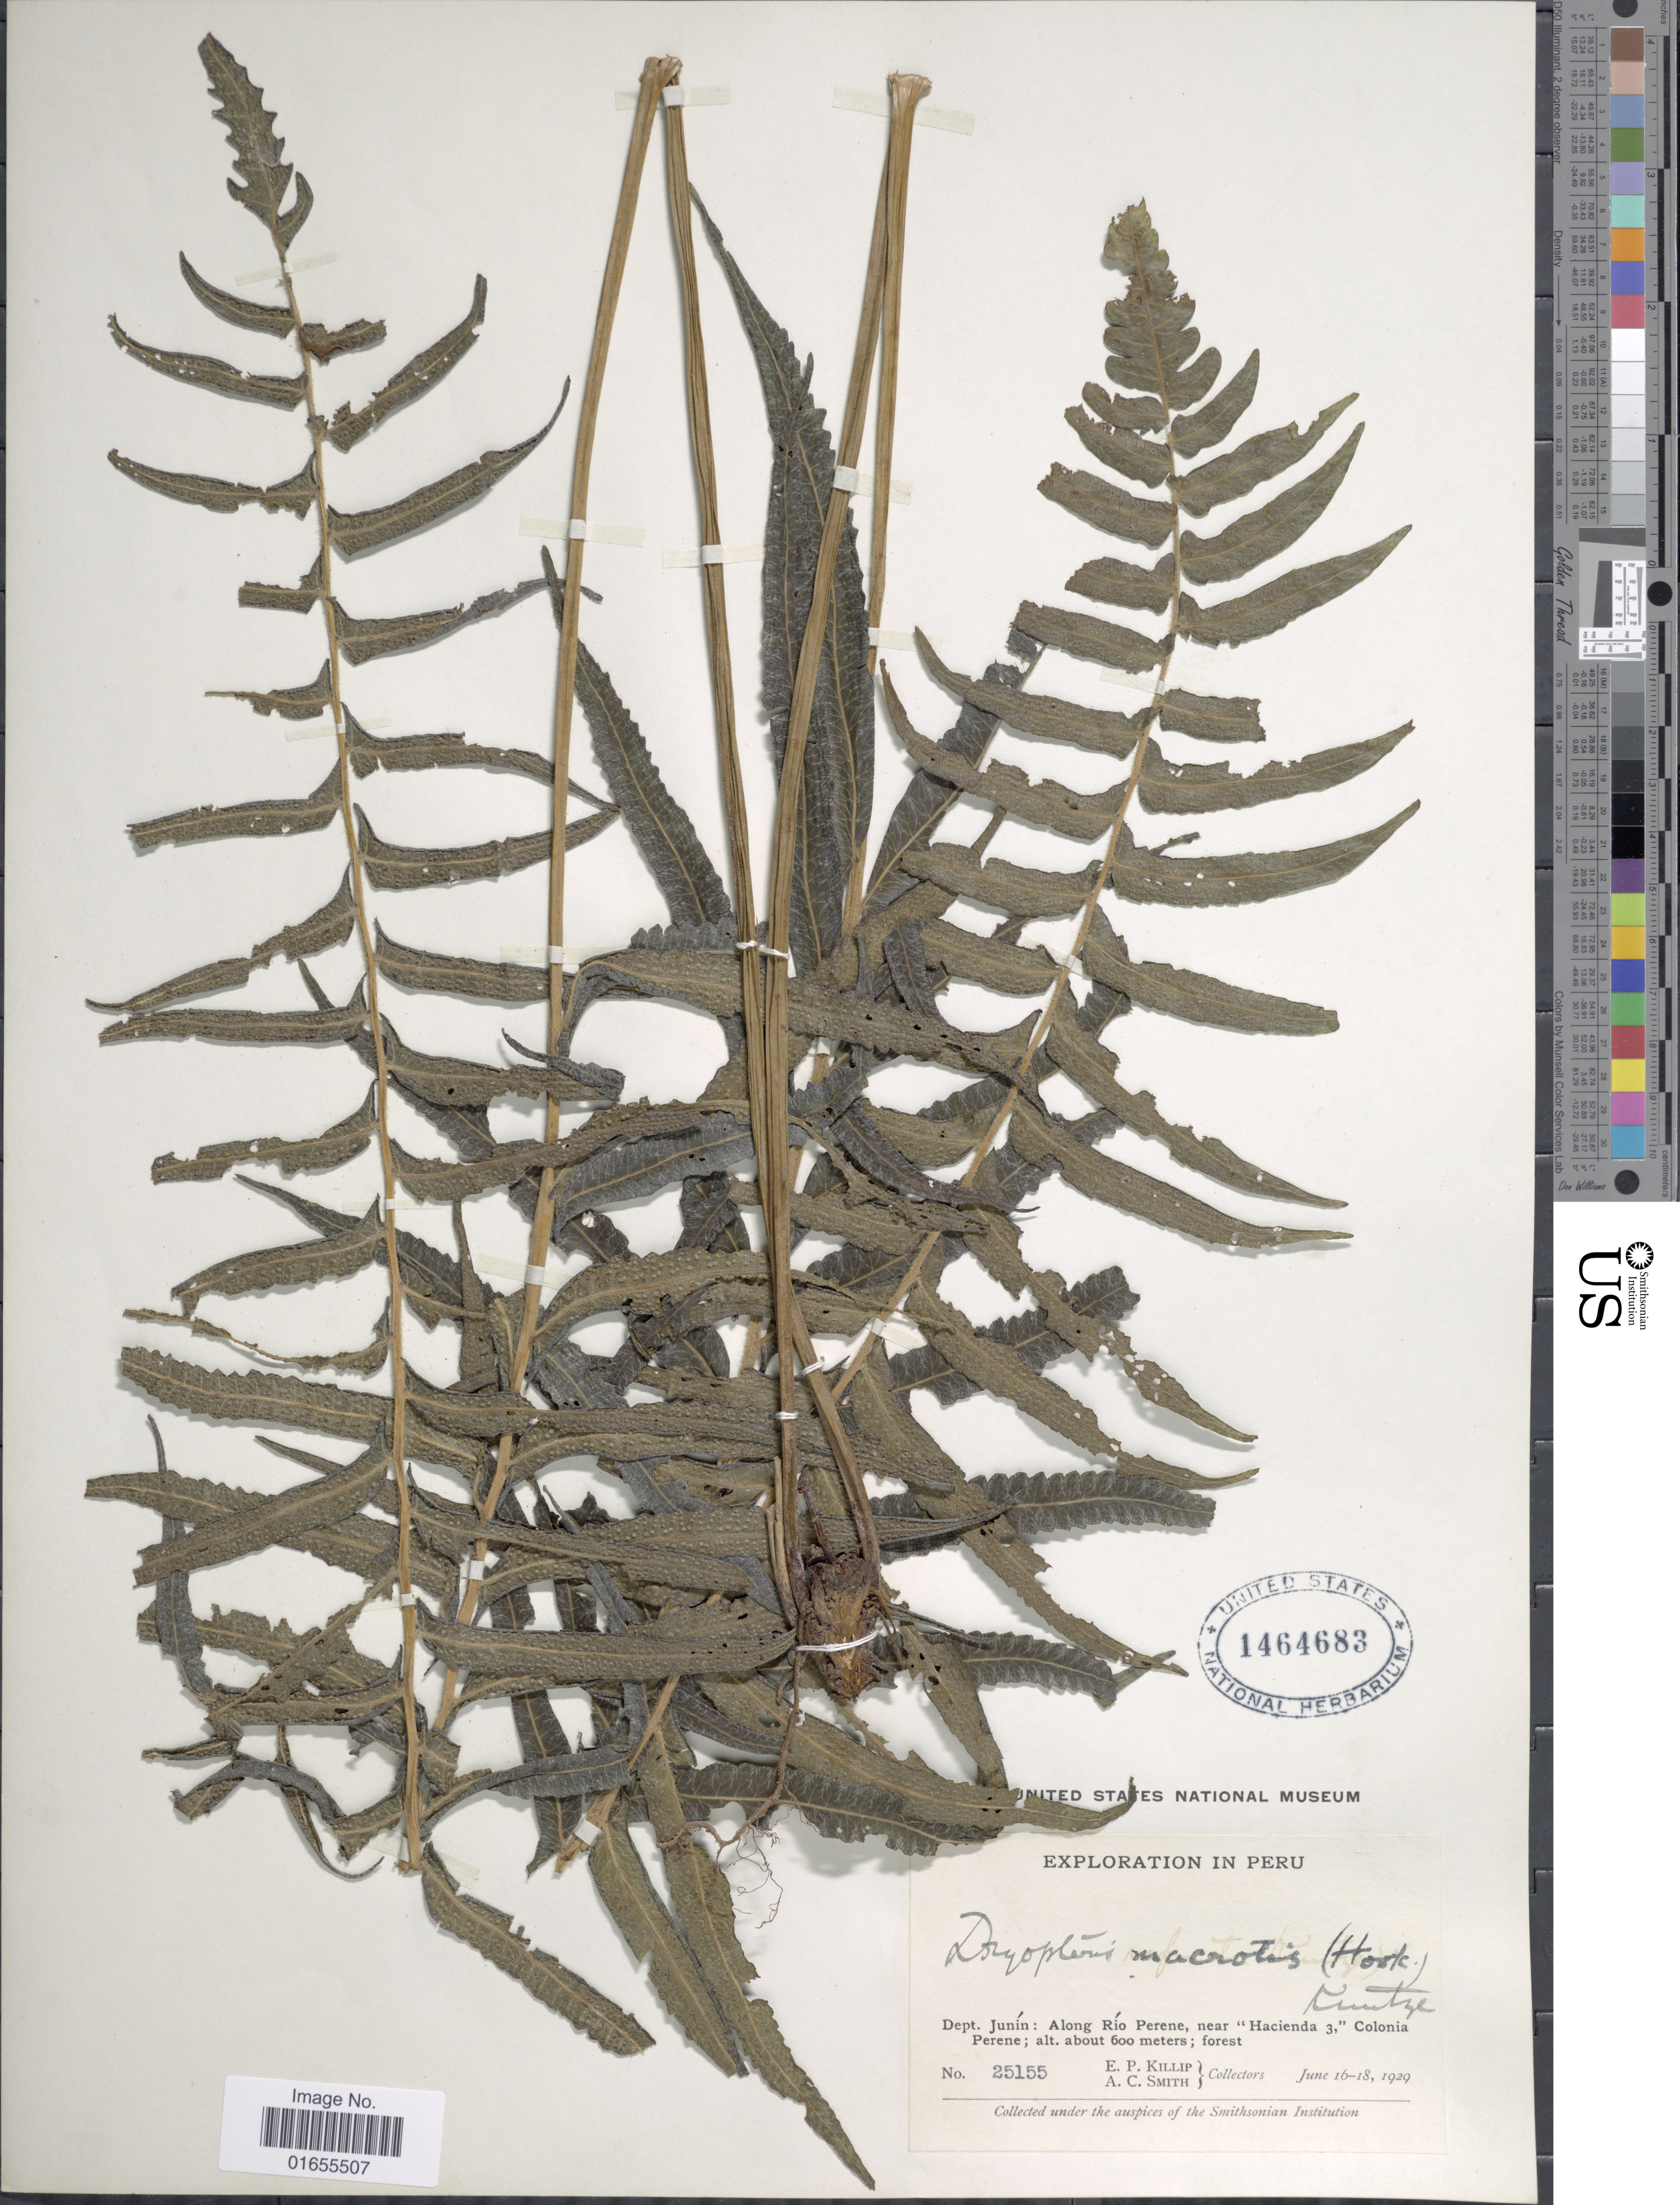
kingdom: Plantae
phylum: Tracheophyta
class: Polypodiopsida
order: Polypodiales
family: Thelypteridaceae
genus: Goniopteris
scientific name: Goniopteris macrotis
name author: (Hook. f.) Pic. Serm.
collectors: E. P. Killip & A. C. Smith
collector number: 25155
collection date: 1929-06-16/1929-06-18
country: Peru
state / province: Junín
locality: Along Rio Perene, near : Hacienda 3, Colonia Perene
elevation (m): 600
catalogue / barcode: US 1464683